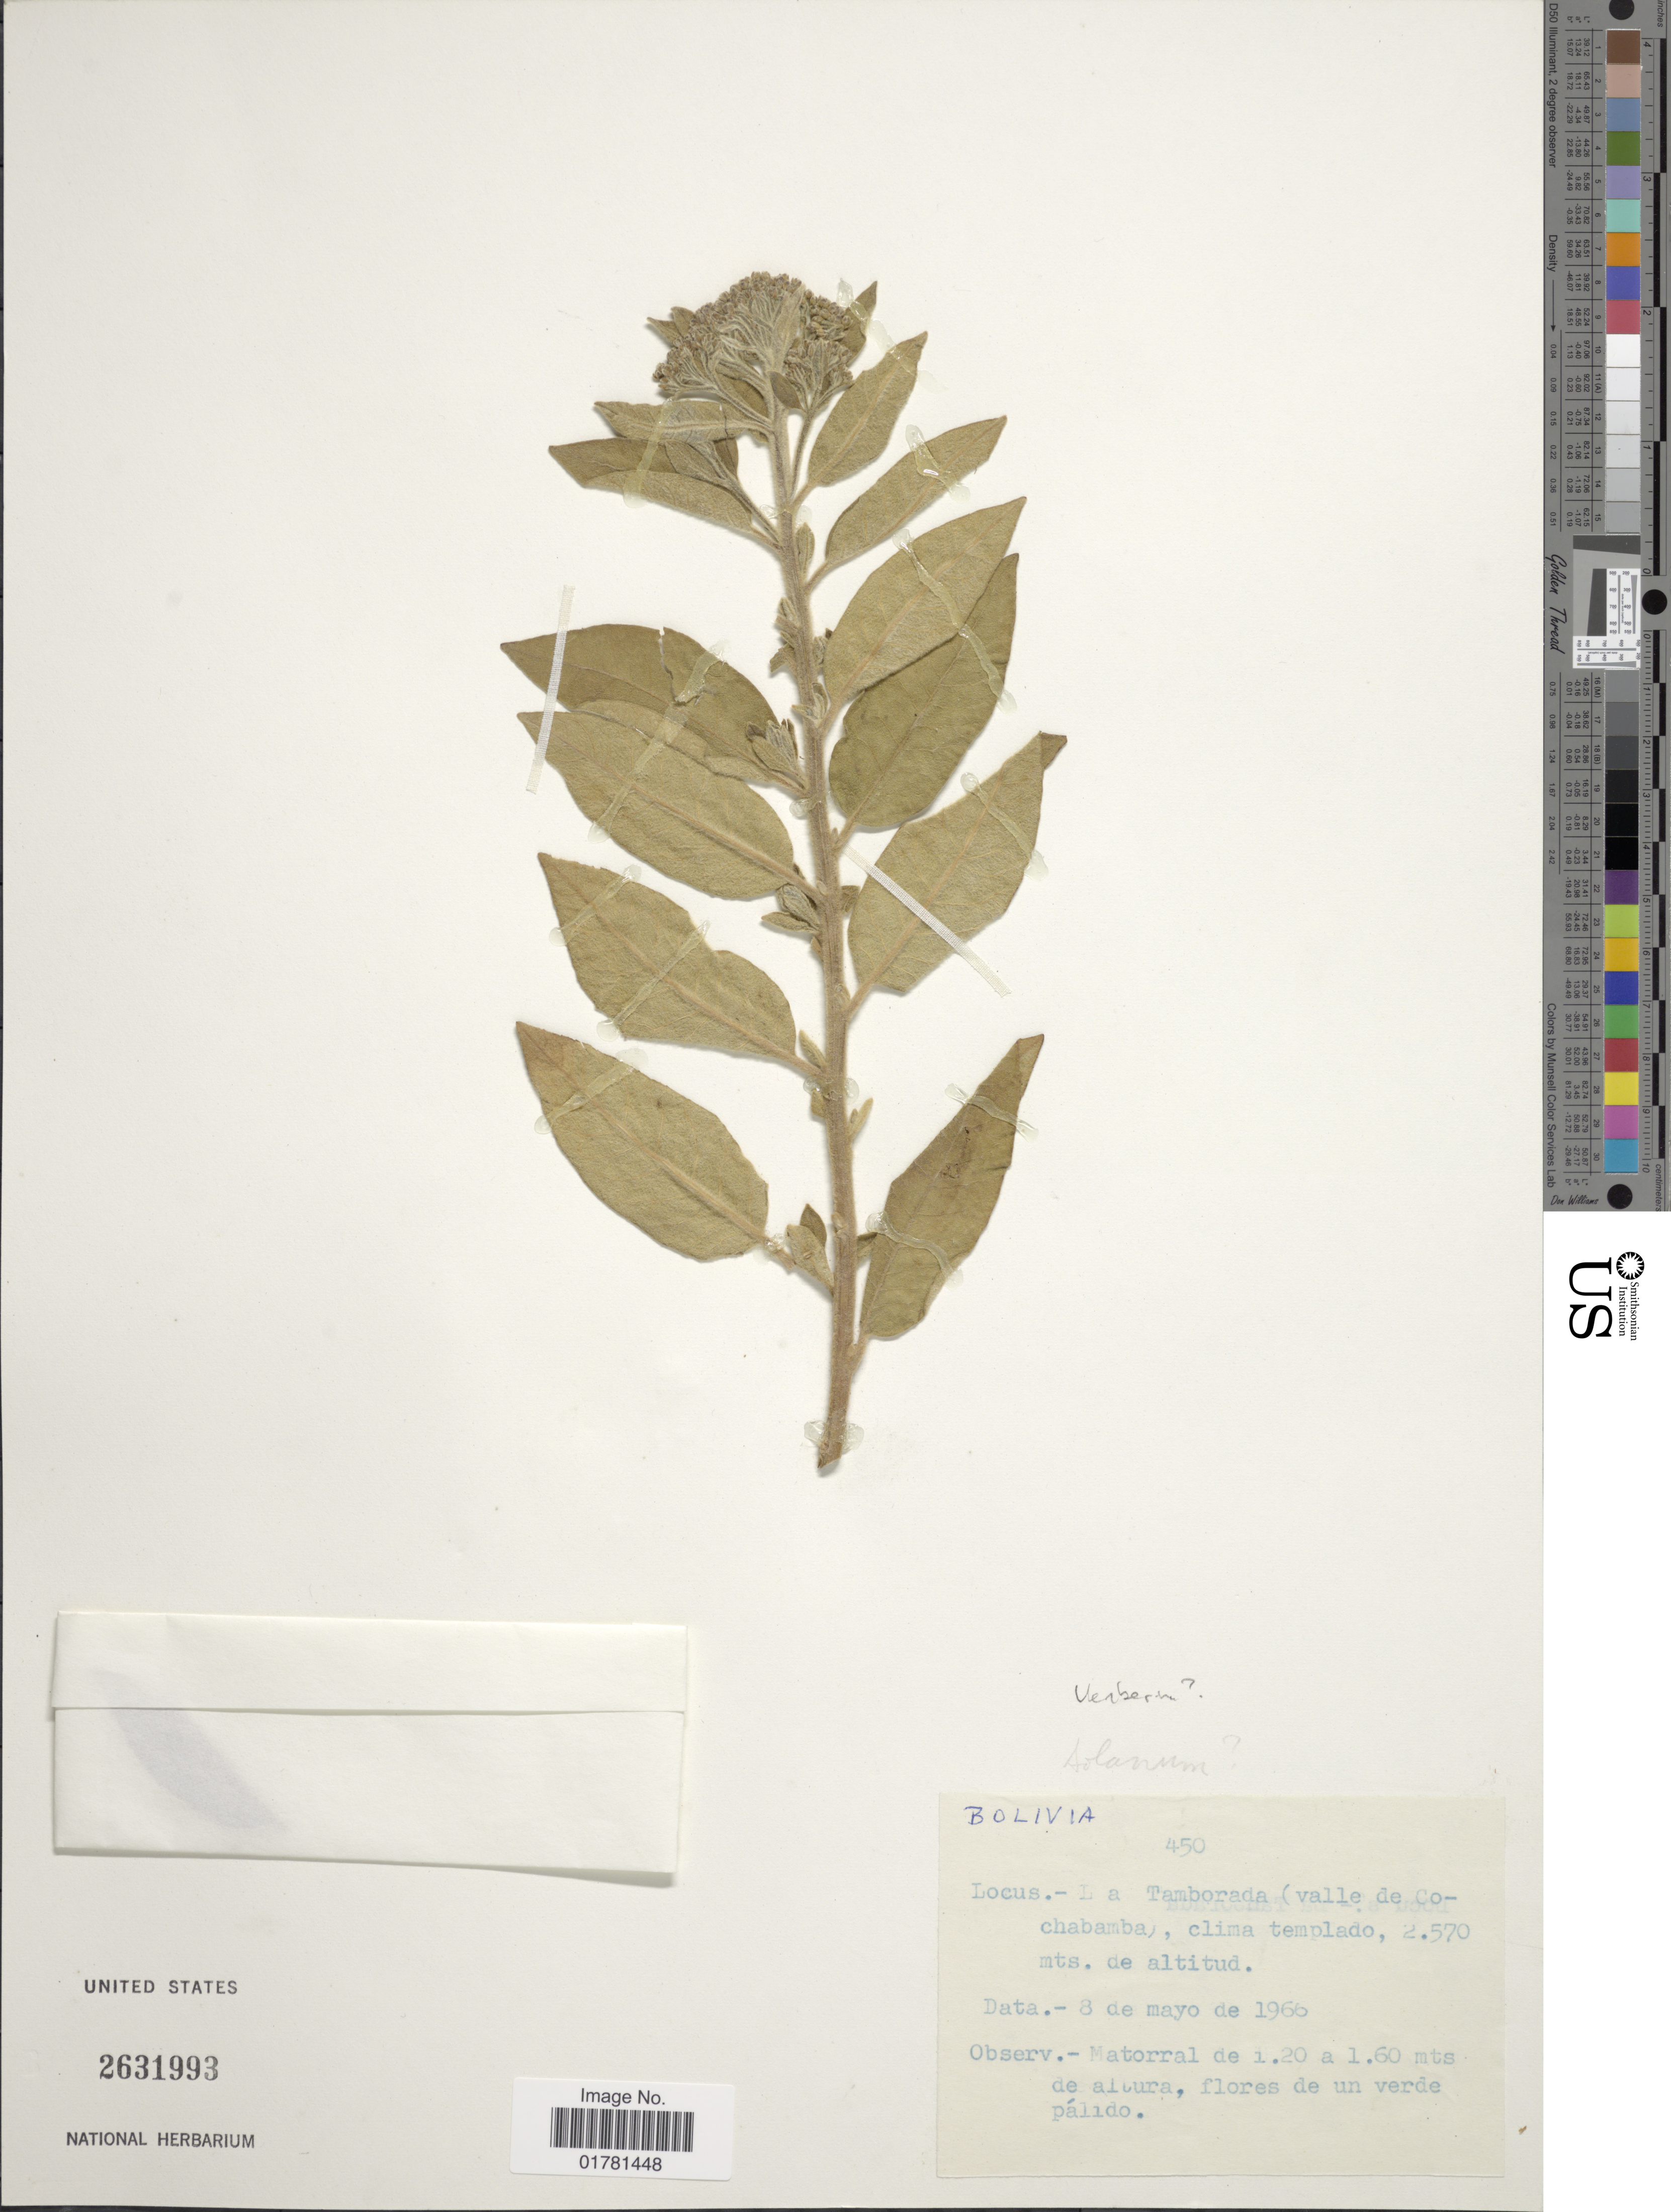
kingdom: Plantae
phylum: Tracheophyta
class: Magnoliopsida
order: Asterales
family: Asteraceae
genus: Verbesina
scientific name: Verbesina sp.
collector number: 450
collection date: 1966-05-08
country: Bolivia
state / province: Cochabamba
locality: La Tamborada (valle de Cochabamba), clima templado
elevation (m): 2570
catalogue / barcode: US 2631993